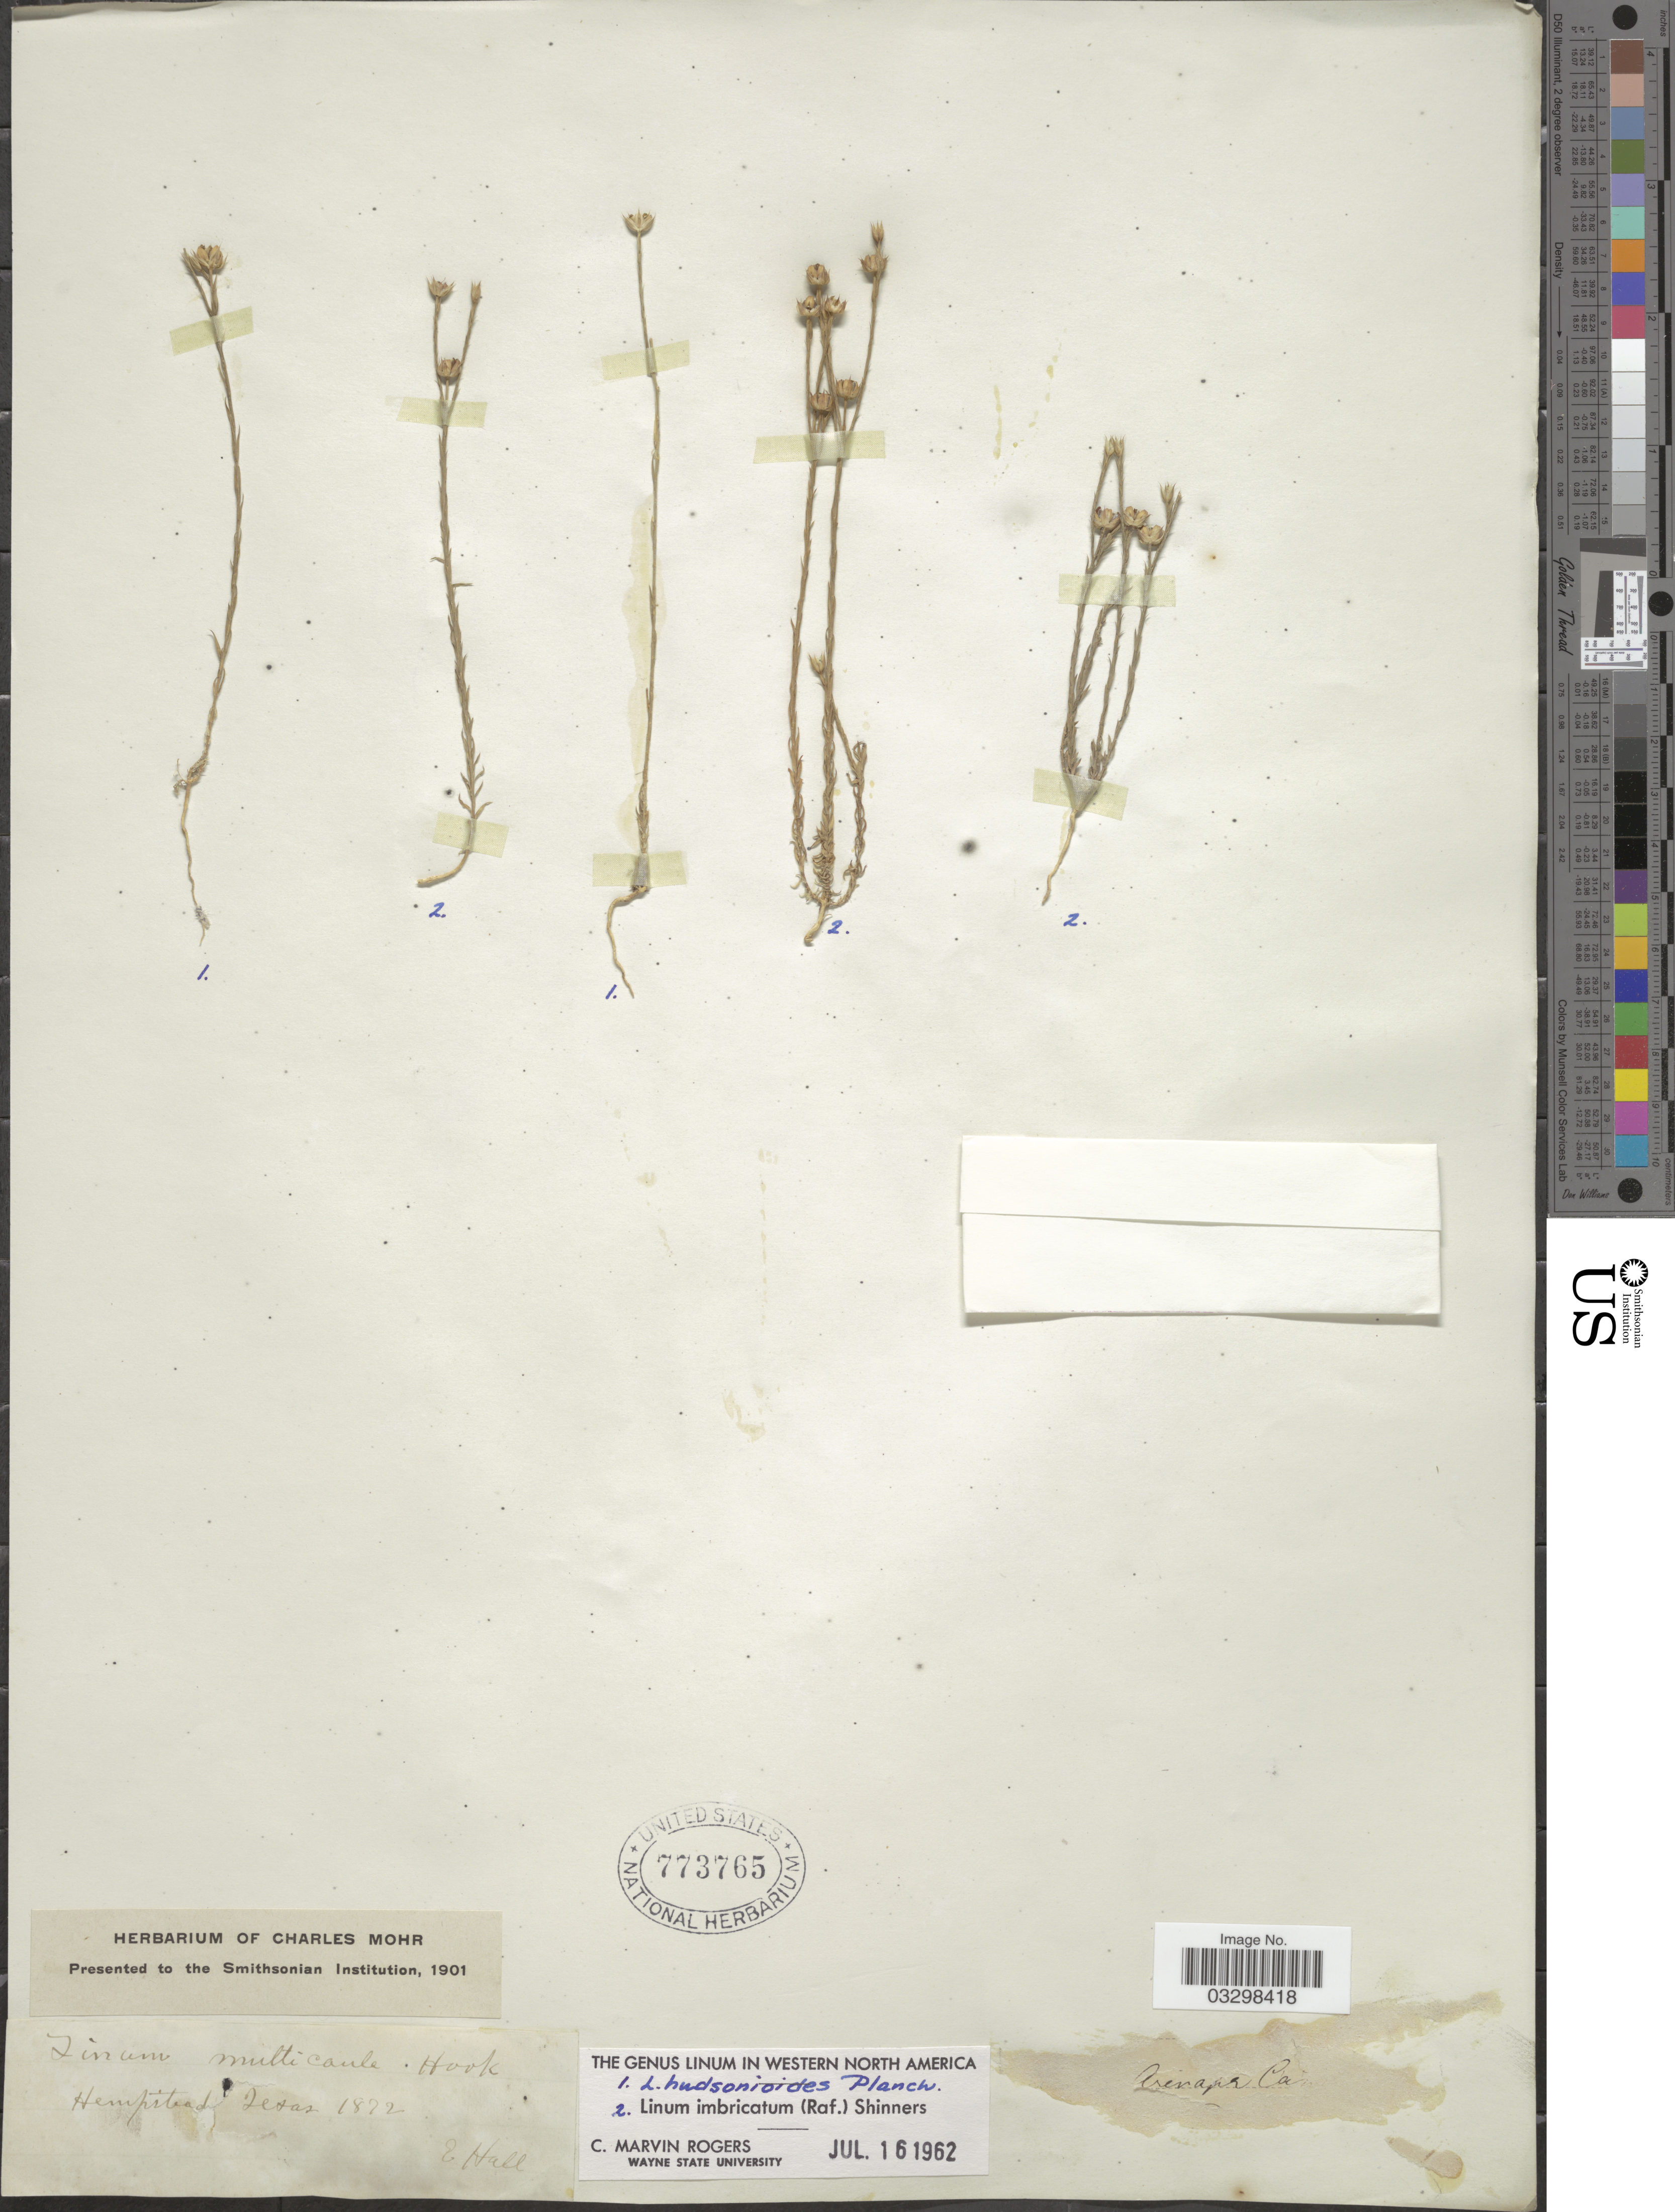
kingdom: Plantae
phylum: Tracheophyta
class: Magnoliopsida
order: Malpighiales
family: Linaceae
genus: Linum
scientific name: Linum hudsonioides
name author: Planch.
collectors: E. Hall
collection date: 1872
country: United States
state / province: Texas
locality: Hempstead.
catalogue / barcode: US 773765